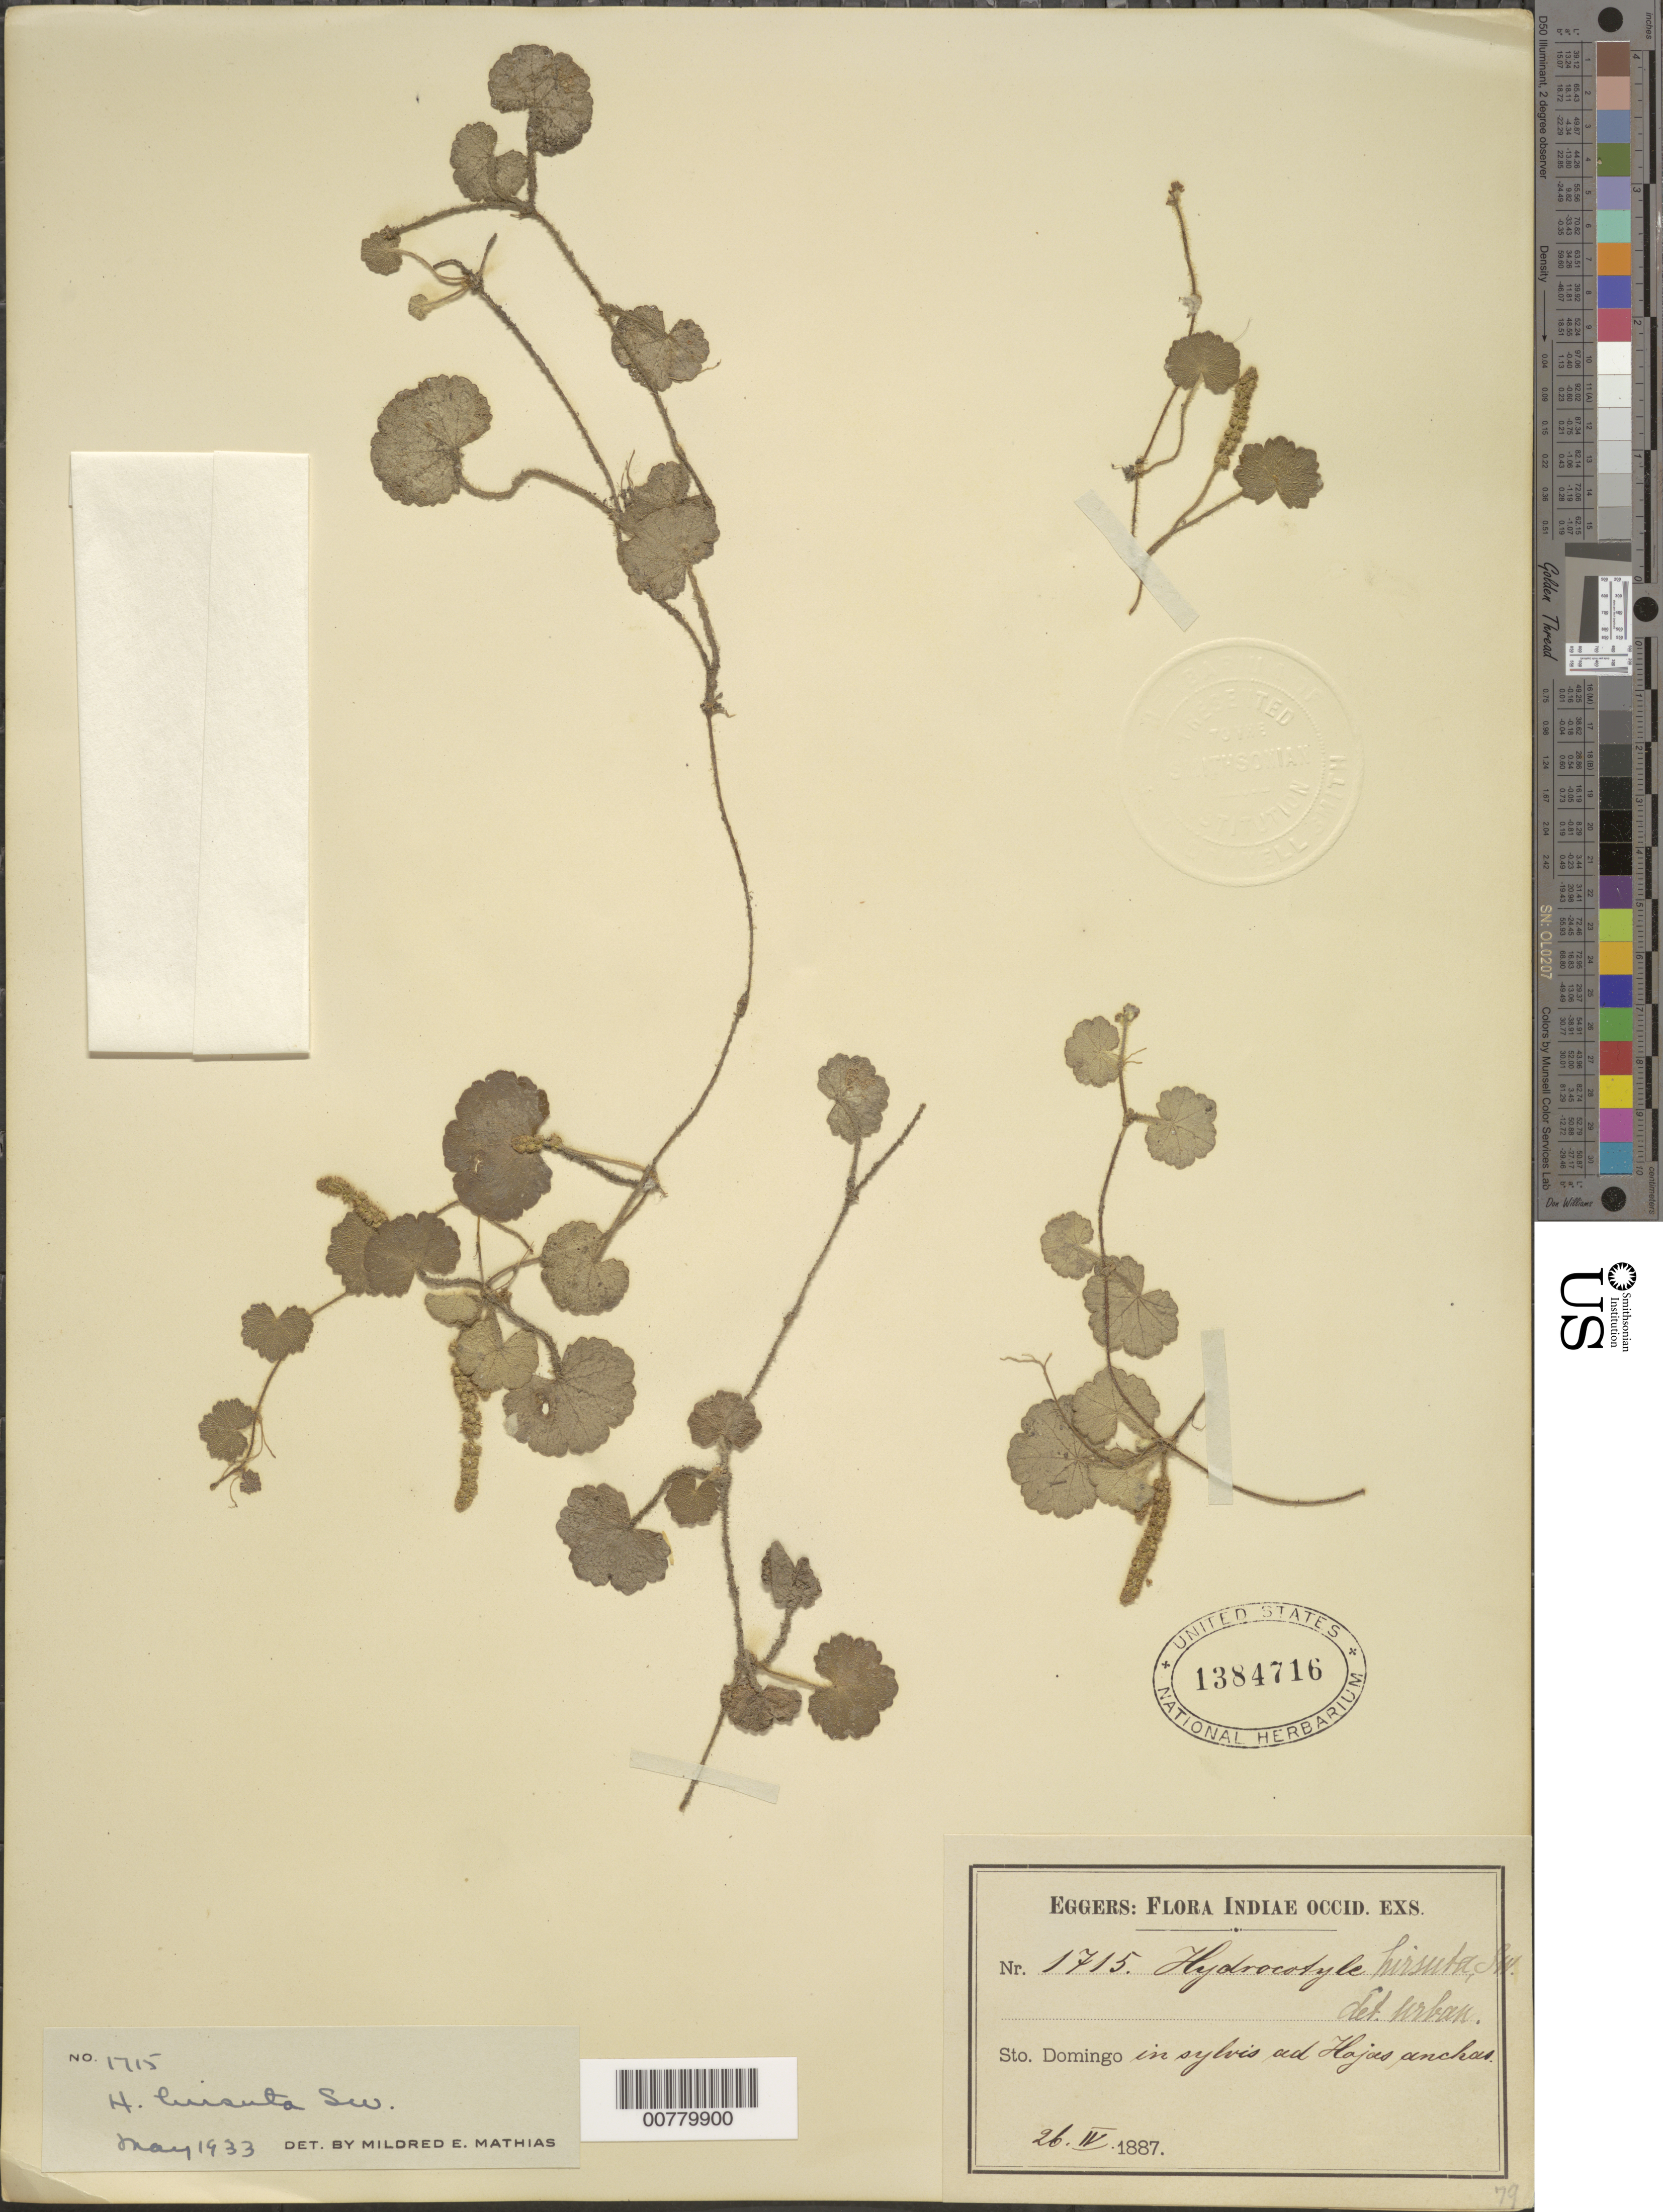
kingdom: Plantae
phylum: Tracheophyta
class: Magnoliopsida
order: Apiales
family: Araliaceae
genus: Hydrocotyle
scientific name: Hydrocotyle hirsuta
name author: Sw.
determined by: Mathias, M. E.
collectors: H. F. A. von Eggers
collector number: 1715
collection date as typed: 26 Apr 1887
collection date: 1887-04-26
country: Dominican Republic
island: Hispaniola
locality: Hojas Anchas.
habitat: In sylvis.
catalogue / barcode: US 1384716